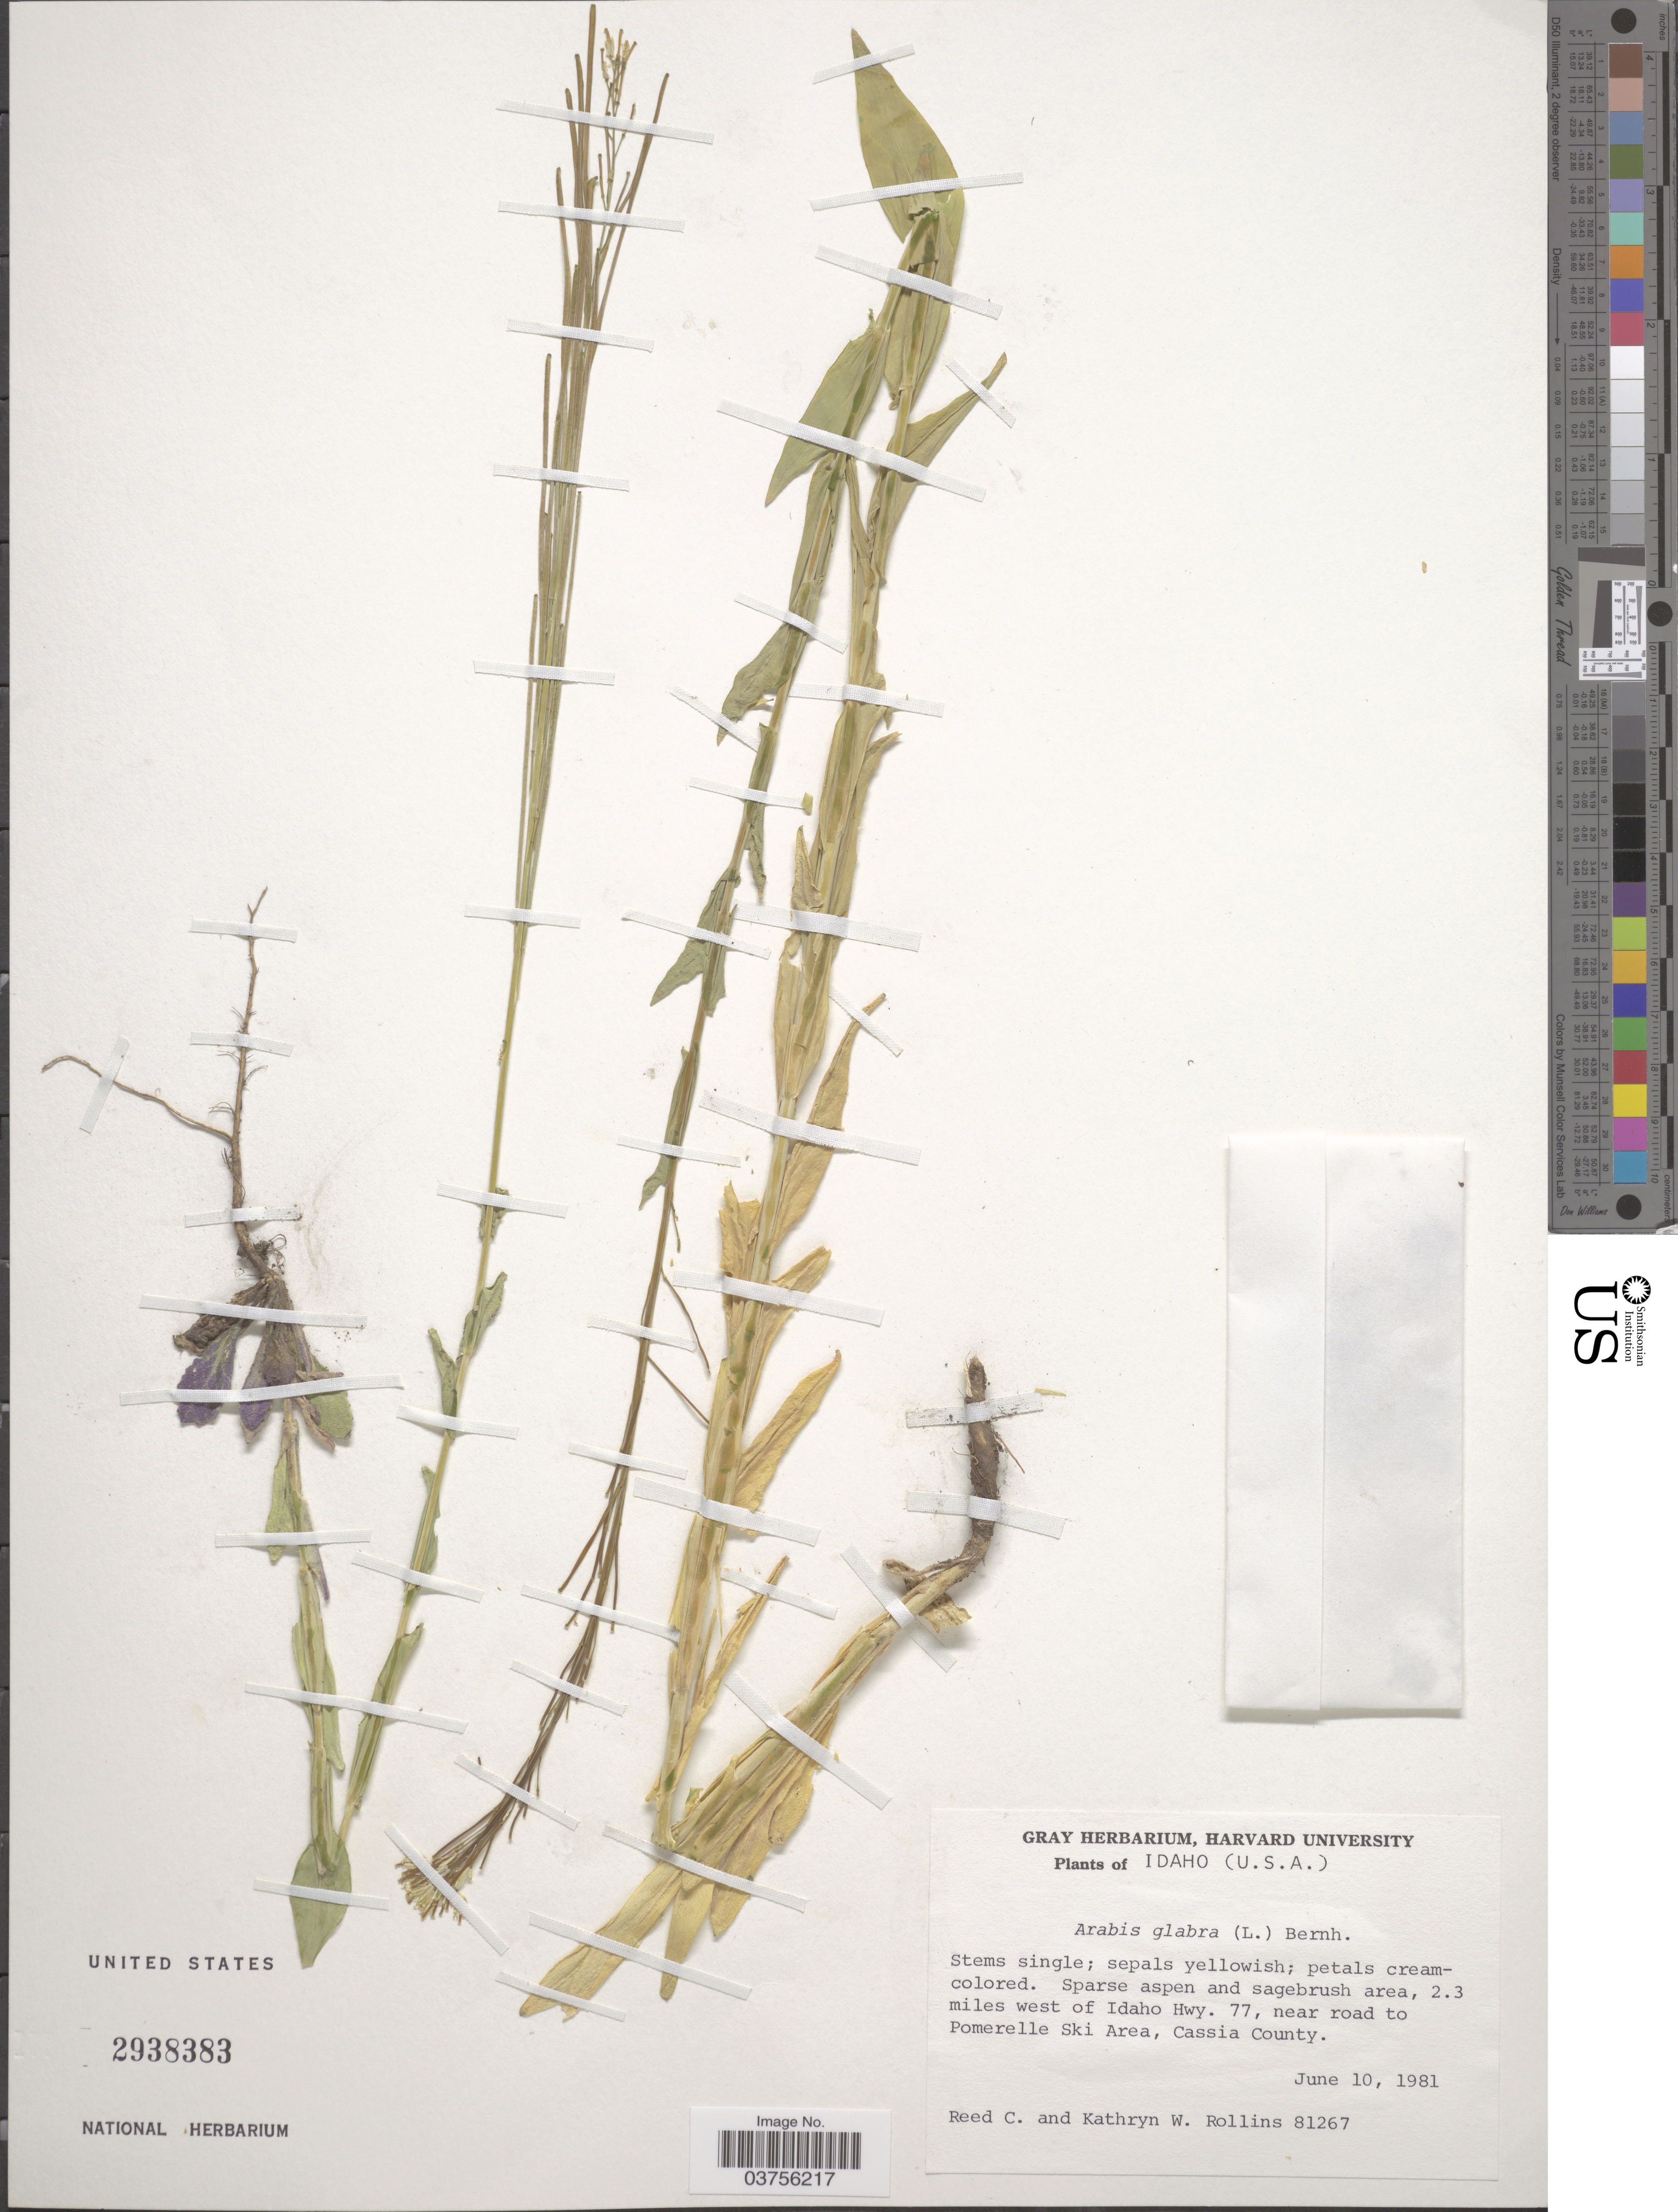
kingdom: Plantae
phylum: Tracheophyta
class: Magnoliopsida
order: Brassicales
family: Brassicaceae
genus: Turritis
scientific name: Turritis glabra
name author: L.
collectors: R. C. Rollins & K. W. Rollins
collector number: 81267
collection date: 1981-06-10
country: United States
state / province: Idaho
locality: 2.3 miles west of Idaho Hwy. 77, near road to Pomerelle Ski Area, Cassia County.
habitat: sparse aspen and sagebrush area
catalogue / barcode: US 2938383